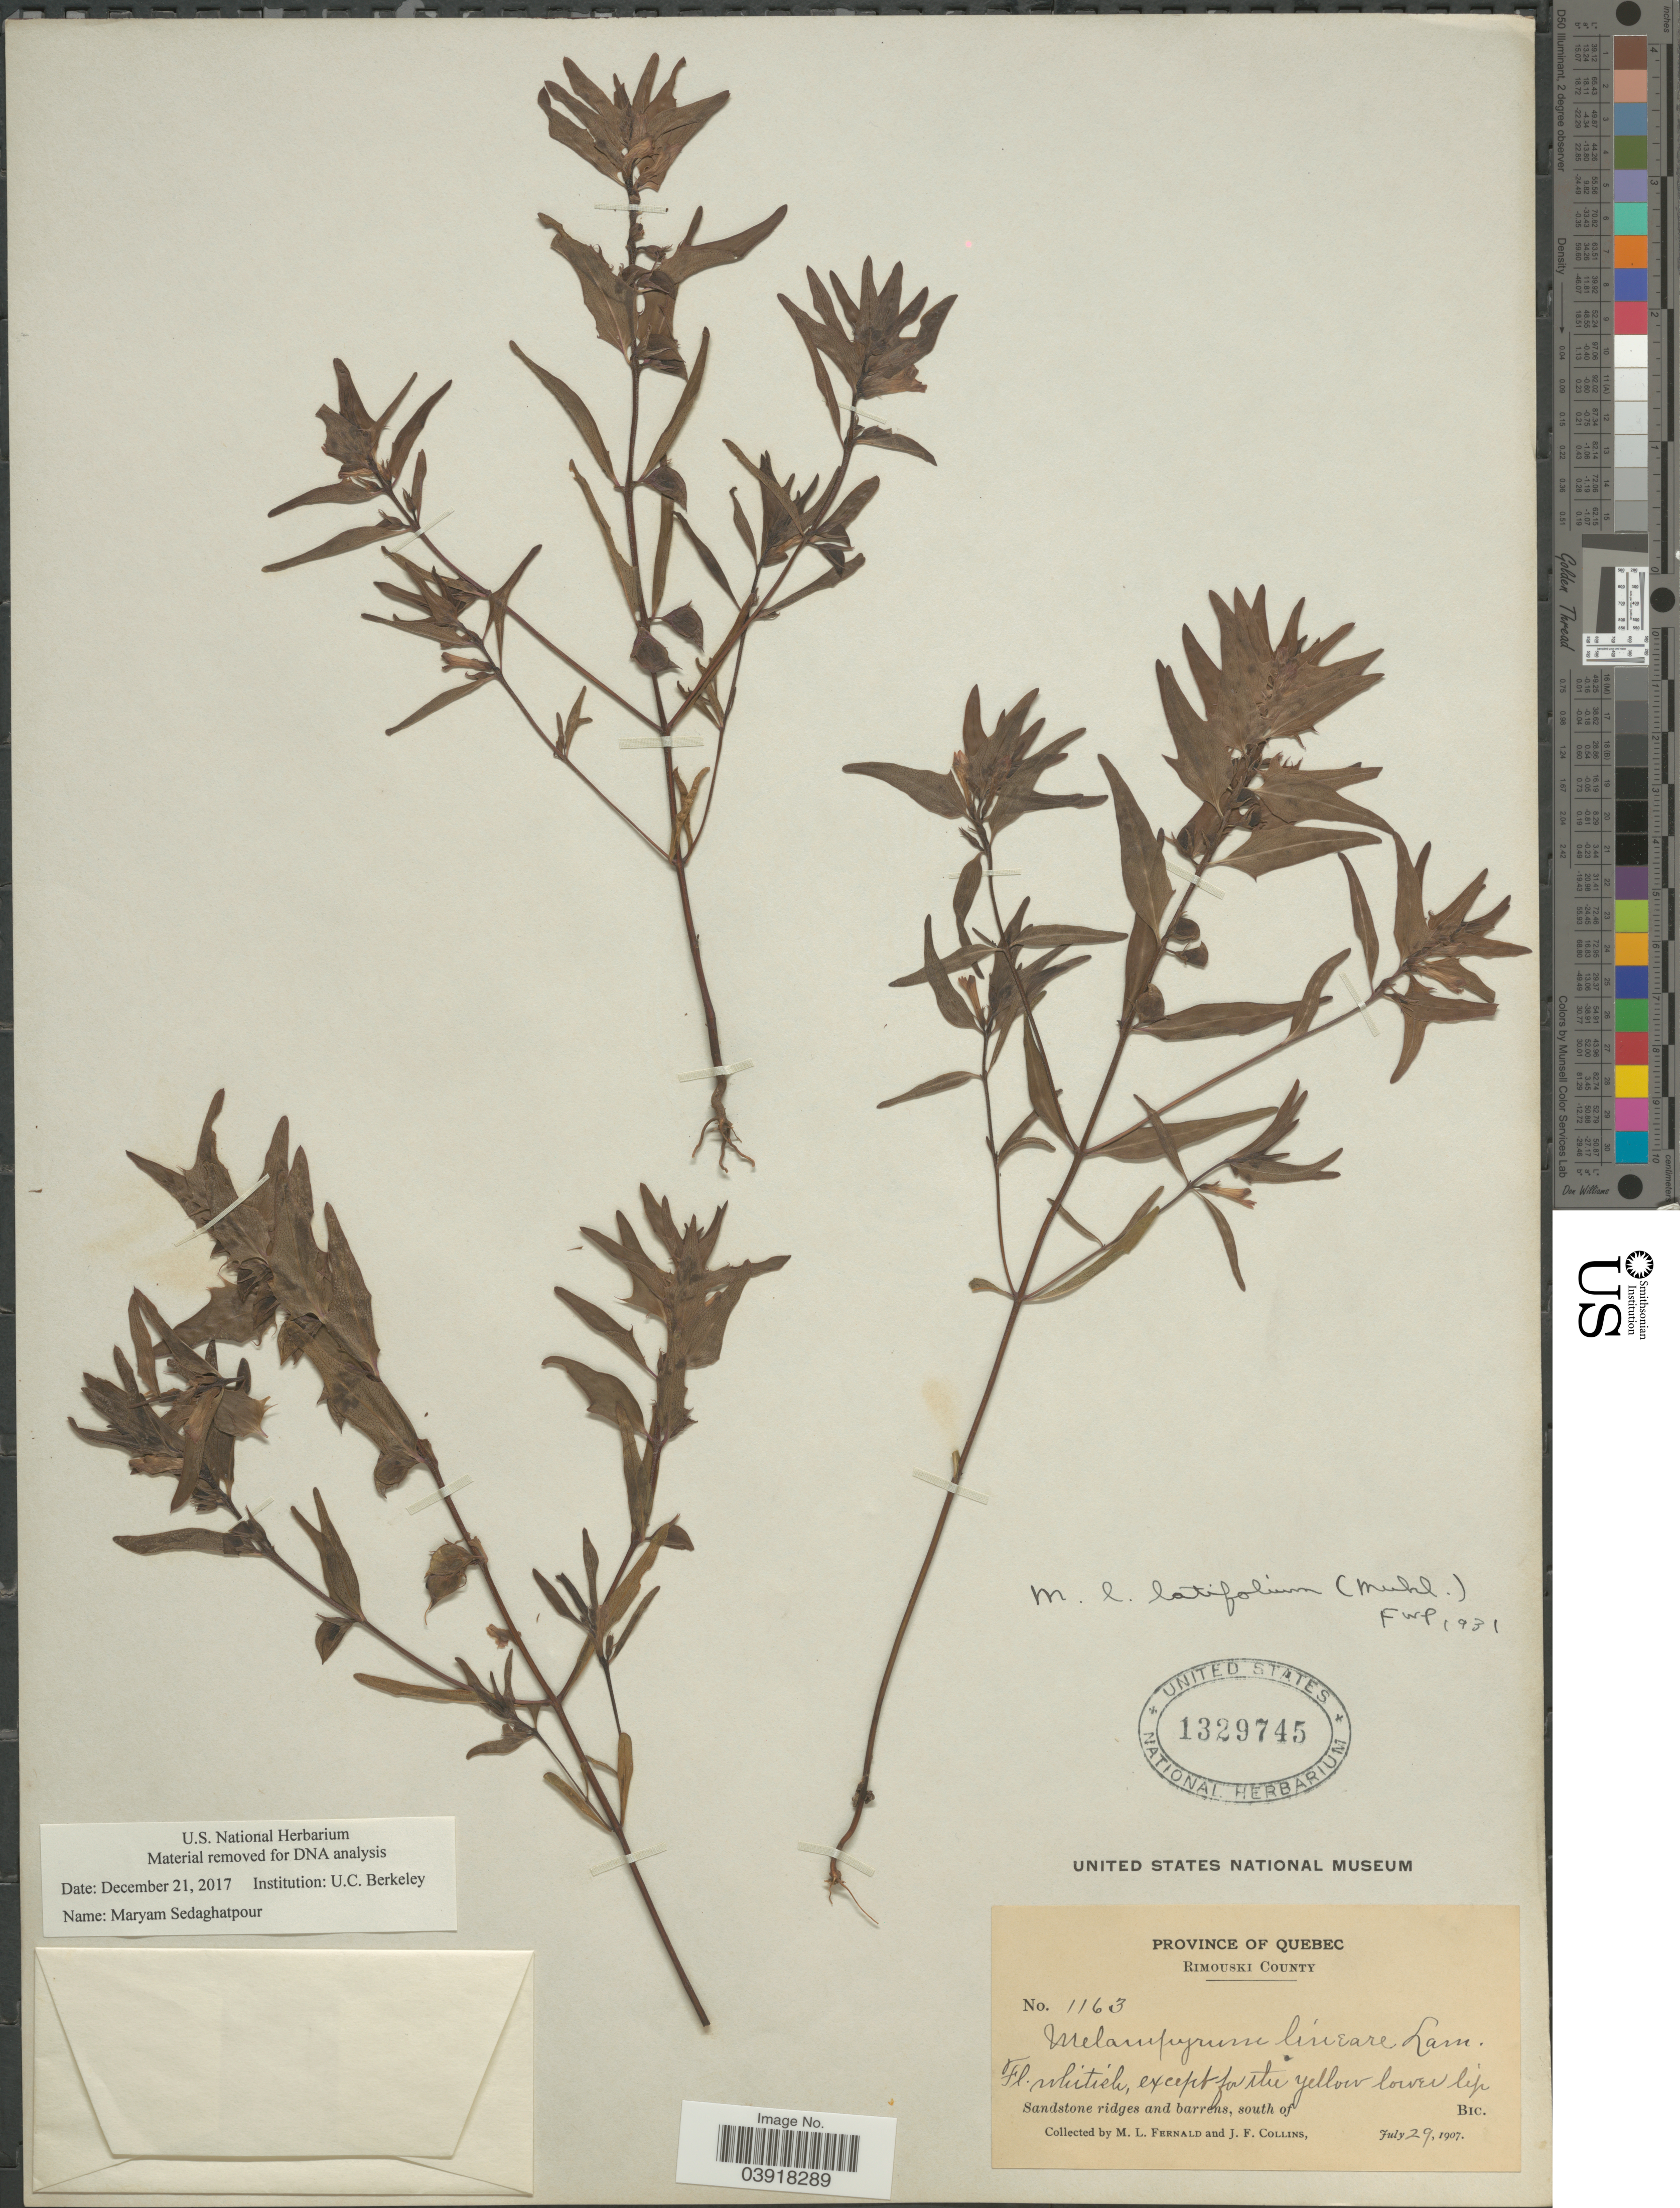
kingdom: Plantae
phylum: Tracheophyta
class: Magnoliopsida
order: Lamiales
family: Orobanchaceae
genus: Melampyrum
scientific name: Melampyrum lineare var. latifolium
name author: (Muhl.) P. Beauv.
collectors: M. L. Fernald & J. Collins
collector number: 1163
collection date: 1907-07-29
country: Canada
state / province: Quebec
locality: Rumousky County. Sandstone ridges and barrens, south of Bic.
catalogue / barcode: US 1329745